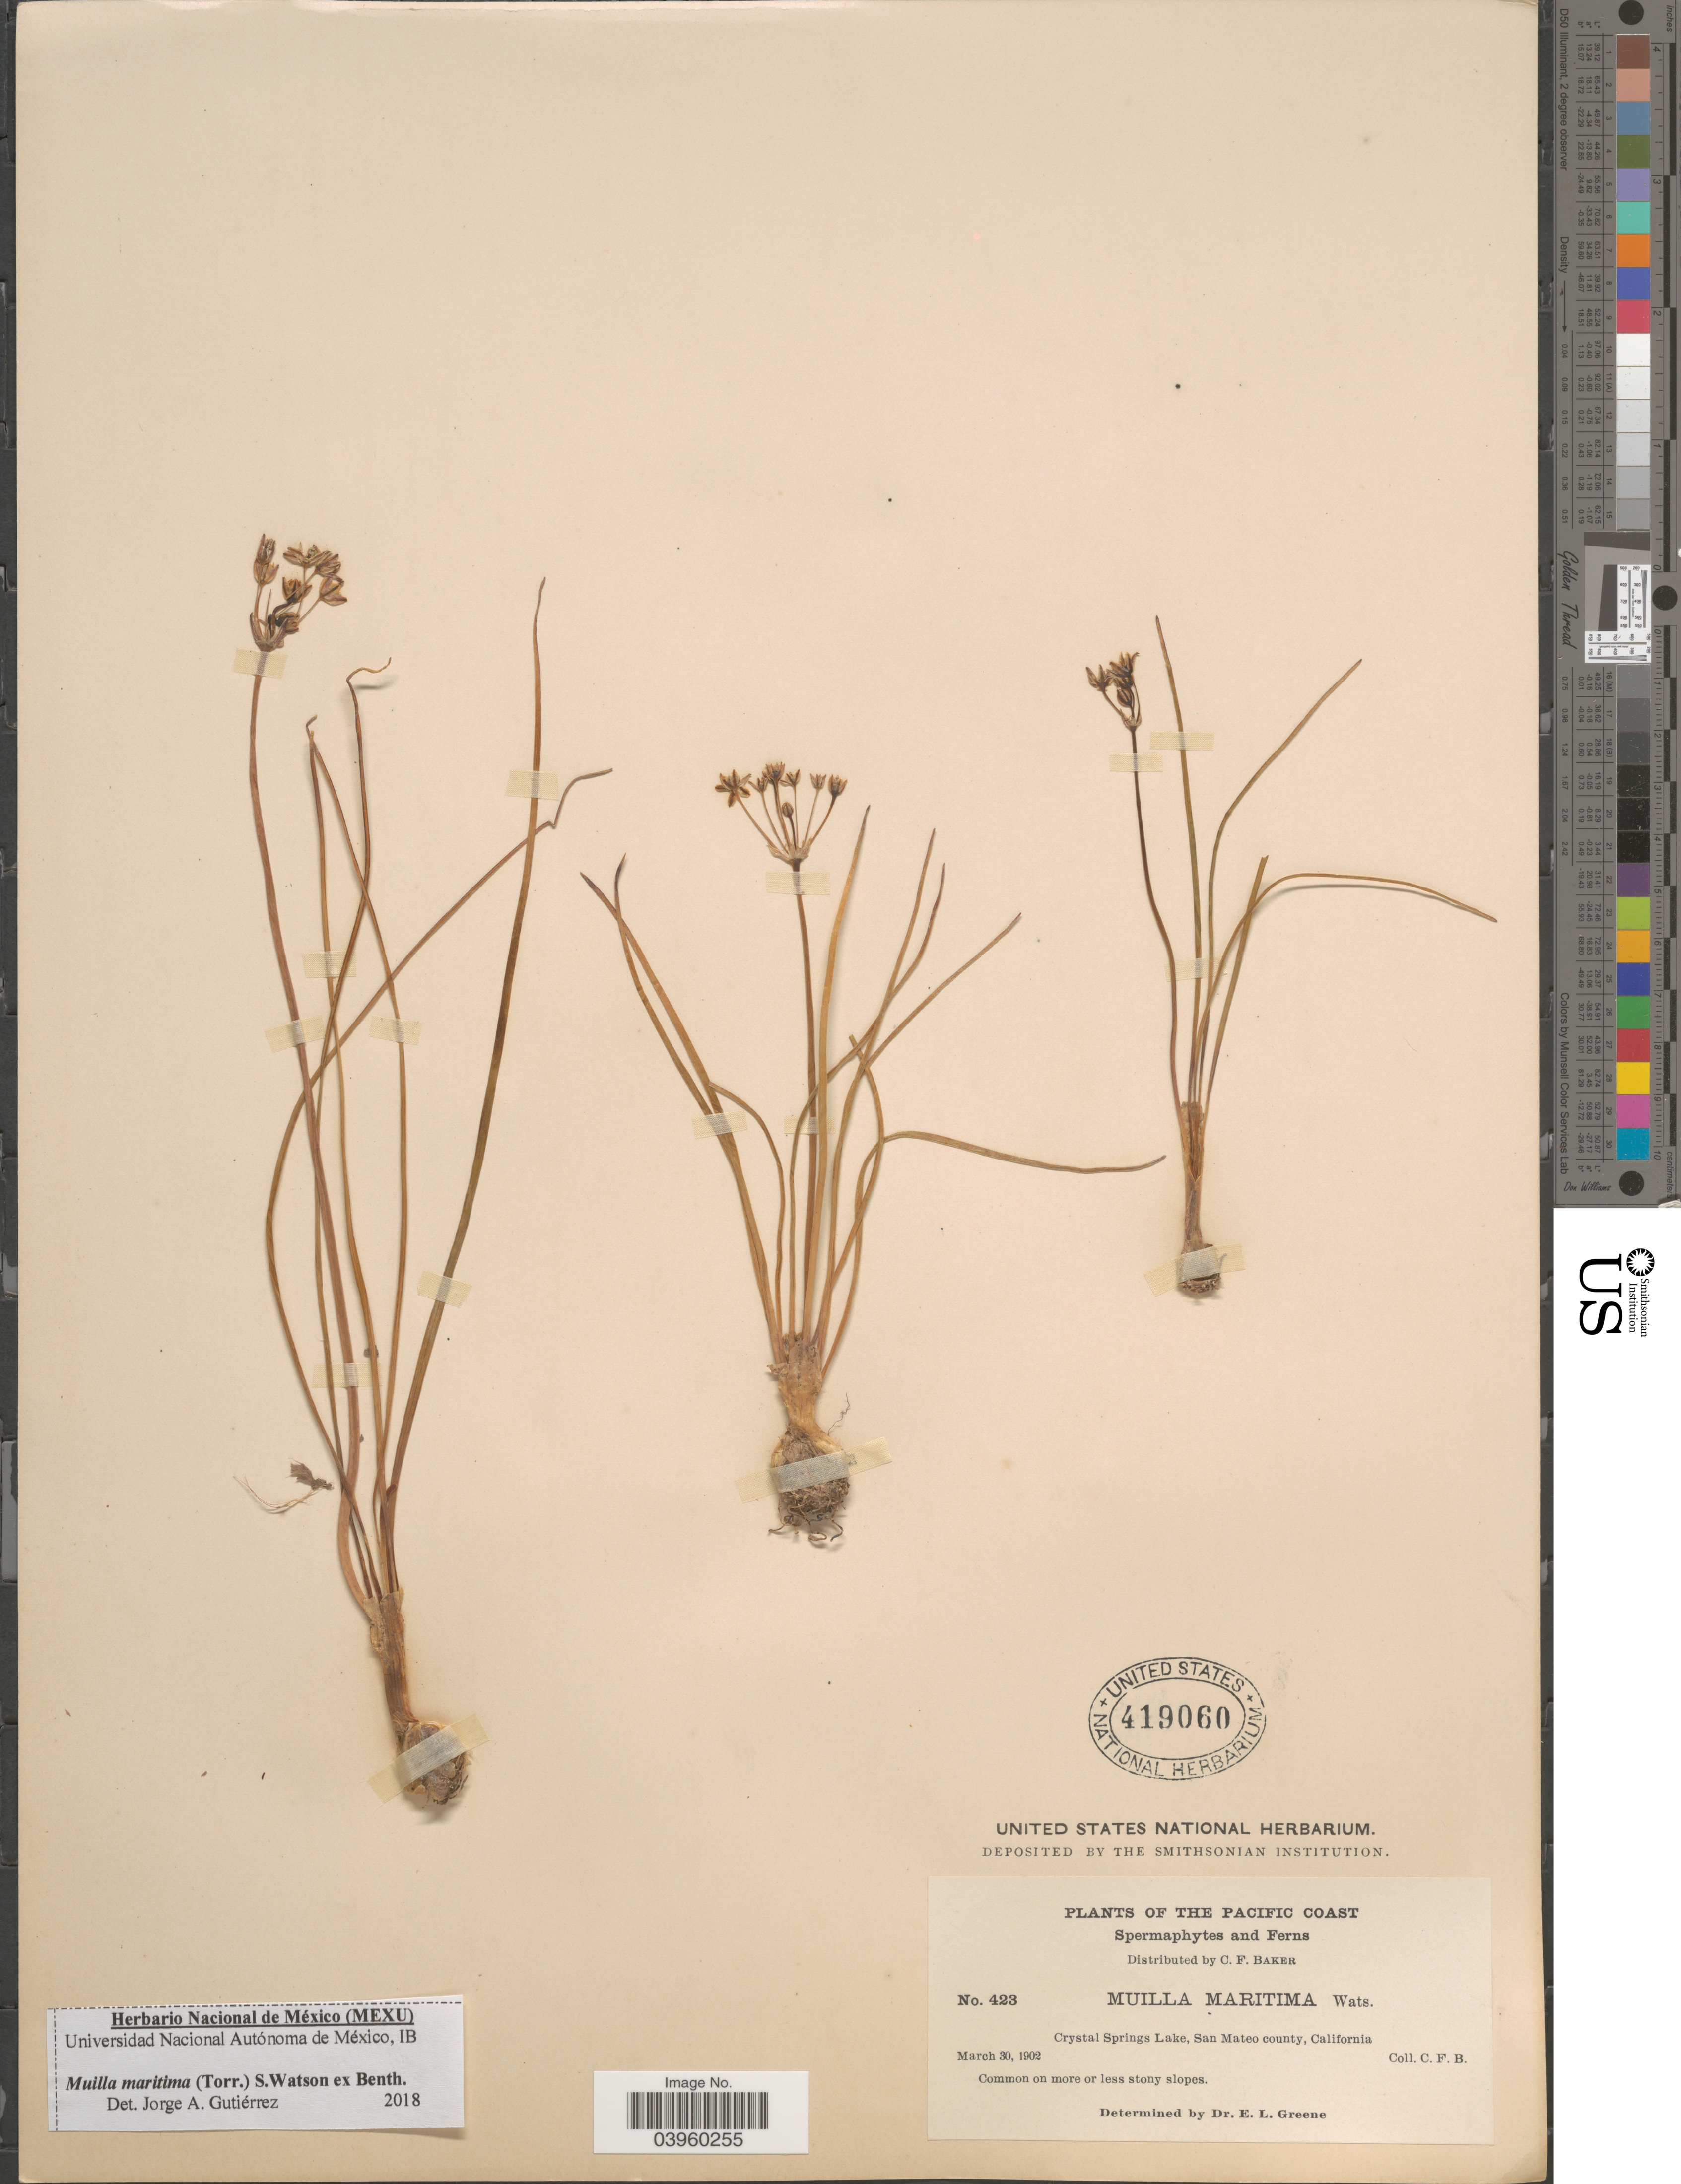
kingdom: Plantae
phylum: Tracheophyta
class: Liliopsida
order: Asparagales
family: Asparagaceae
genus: Muilla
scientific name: Muilla maritima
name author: (Torr.) S. Watson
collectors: C. F. Baker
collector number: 423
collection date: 1902-03-30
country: United States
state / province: California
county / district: San Mateo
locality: The Pacific Coast. Crystal Springs Lake, San Mateo county.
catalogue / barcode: US 419060